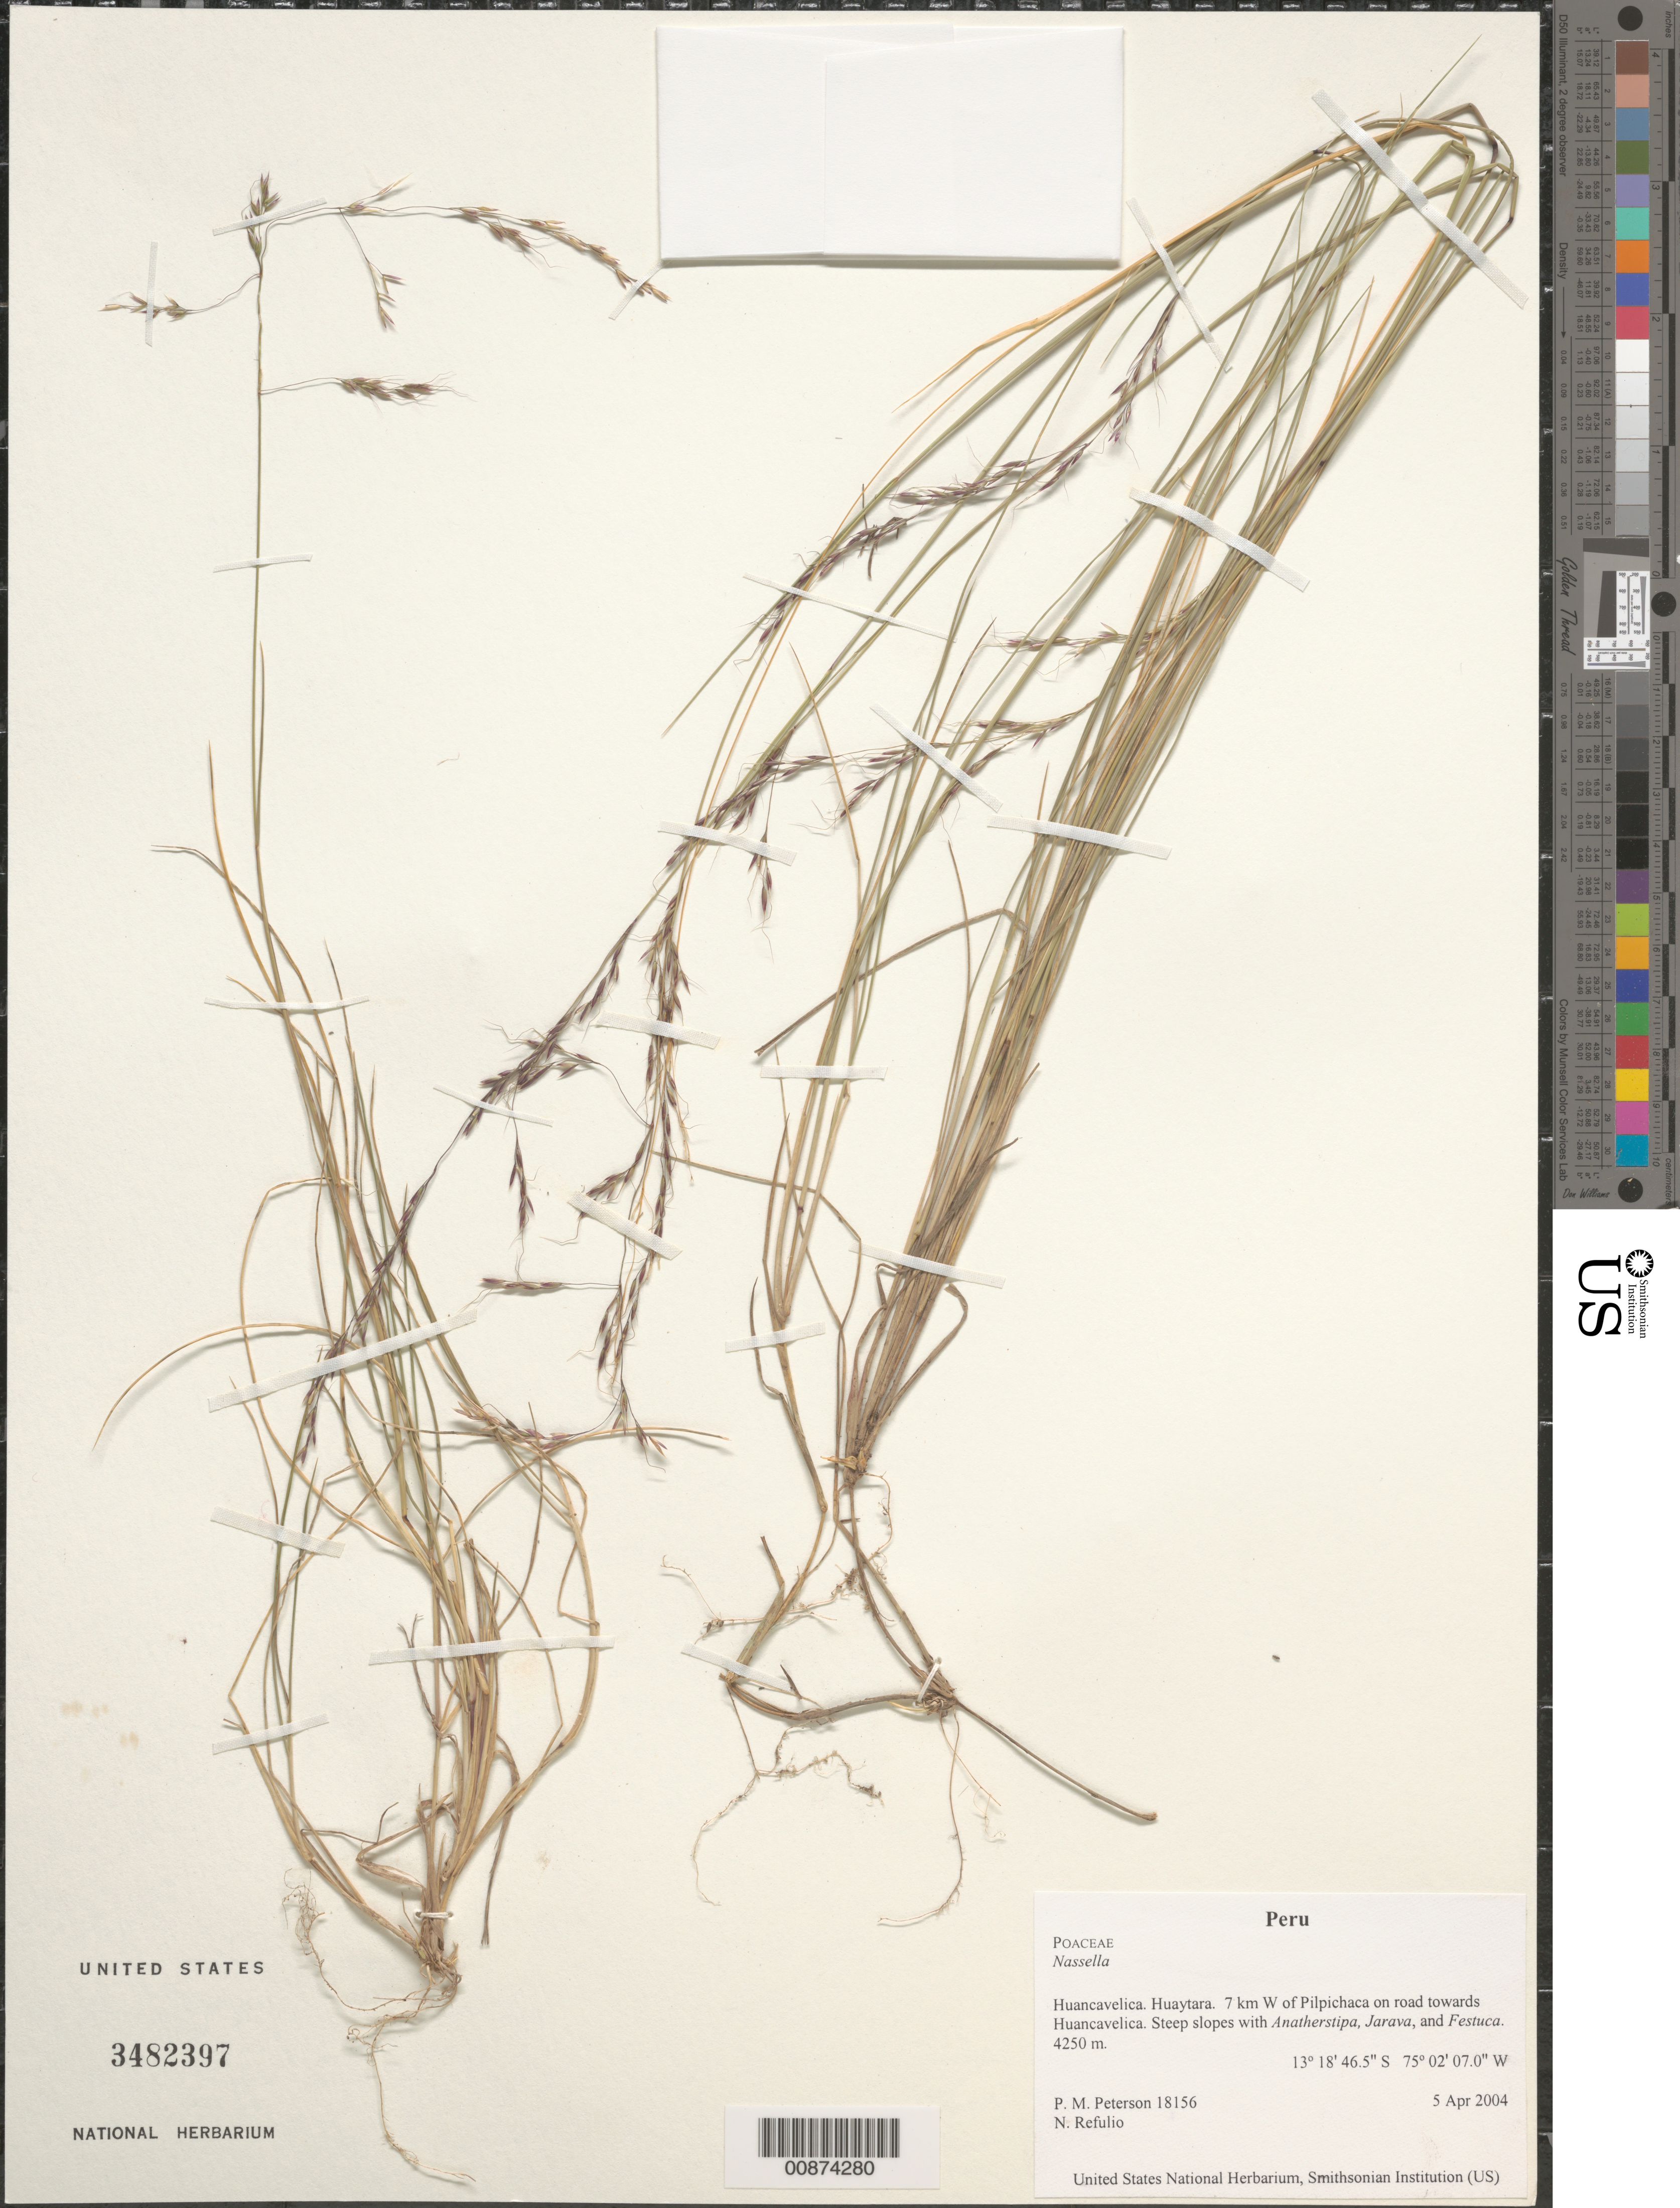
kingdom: Plantae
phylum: Tracheophyta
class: Liliopsida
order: Poales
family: Poaceae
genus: Nassella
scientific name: Nassella sp.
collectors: P. M. Peterson & N. Refulio-Rodríguez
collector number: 18156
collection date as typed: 05 Apr 2004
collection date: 2004-04-05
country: Peru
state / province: Huancavelica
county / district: Huaytara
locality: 7 km W of Pilpichaca on road towards Huancavelica. Steep slopes with Anatherstipa, Jarava, and Festuca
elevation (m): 4250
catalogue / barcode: US 3482397